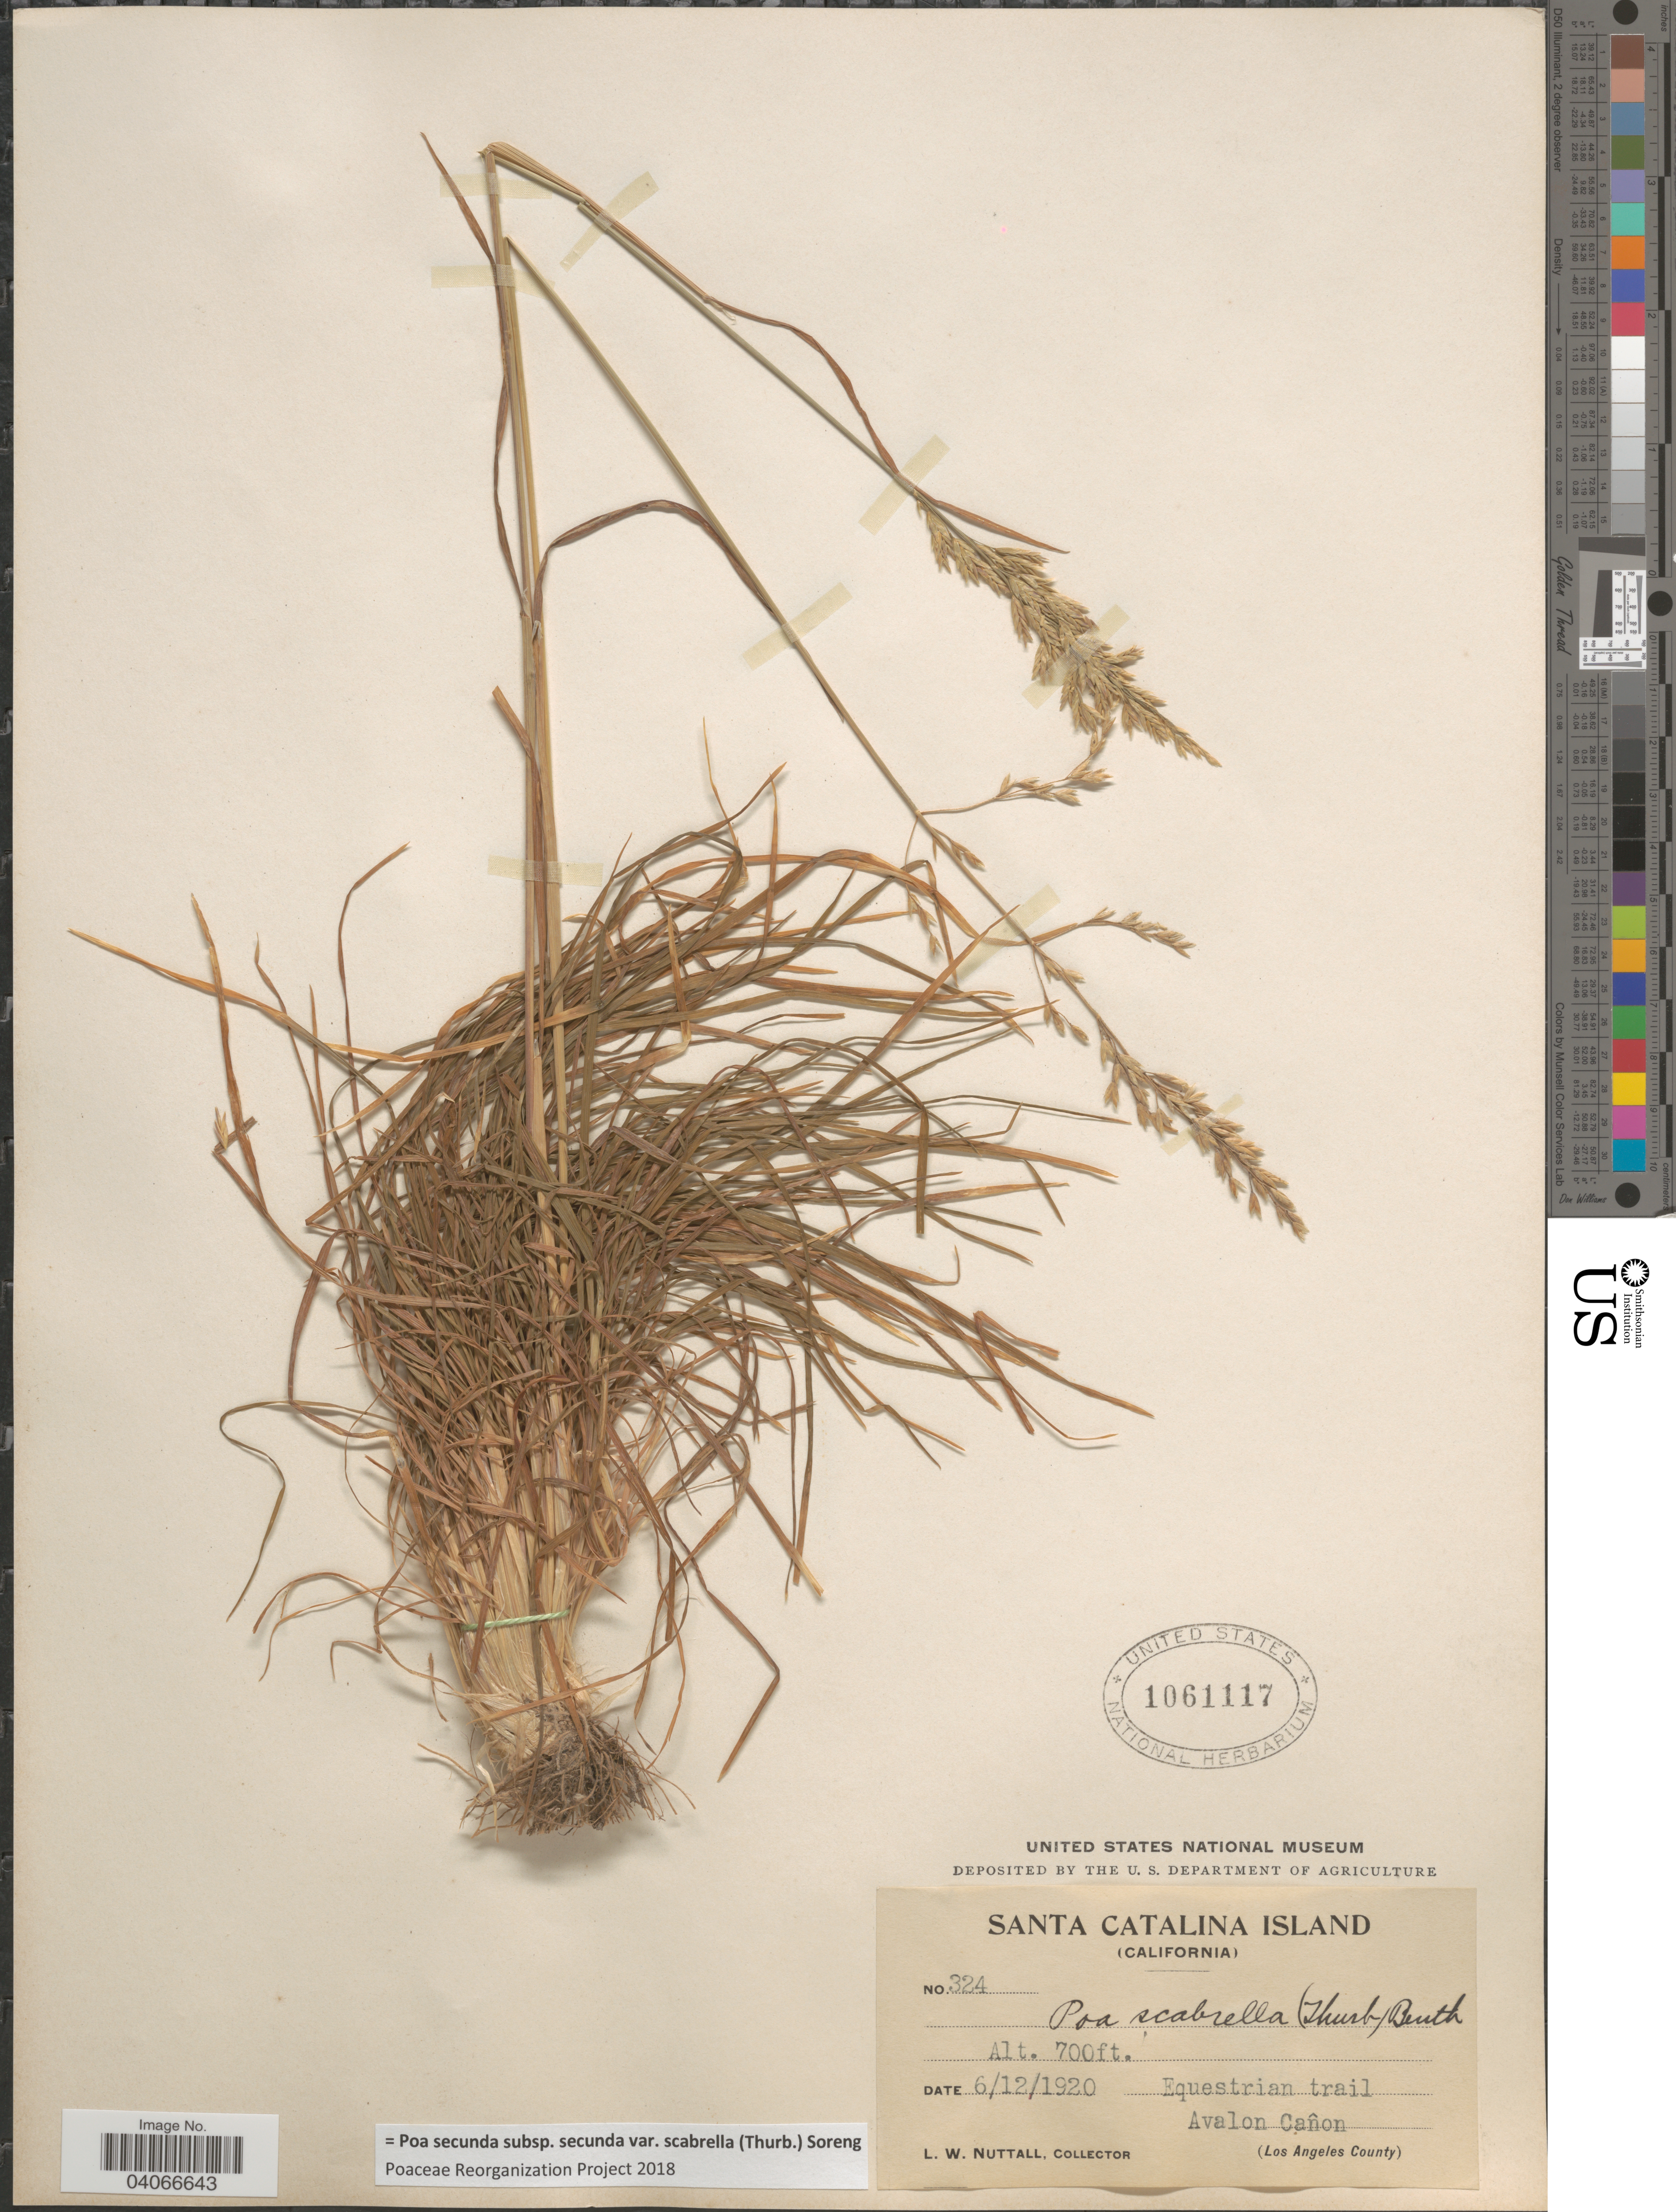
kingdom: Plantae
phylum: Tracheophyta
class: Liliopsida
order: Poales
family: Poaceae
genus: Poa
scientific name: Poa secunda subsp. secunda var. scabrella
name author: (Thurb.) Soreng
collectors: L. W. Nuttall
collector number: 324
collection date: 1920-06-12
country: United States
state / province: California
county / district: Los Angeles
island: Santa Catalina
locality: Santa Catalina Island. Equestrian trail. Avalon Cañon (Los Angeles County).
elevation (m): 213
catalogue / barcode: US 1061117